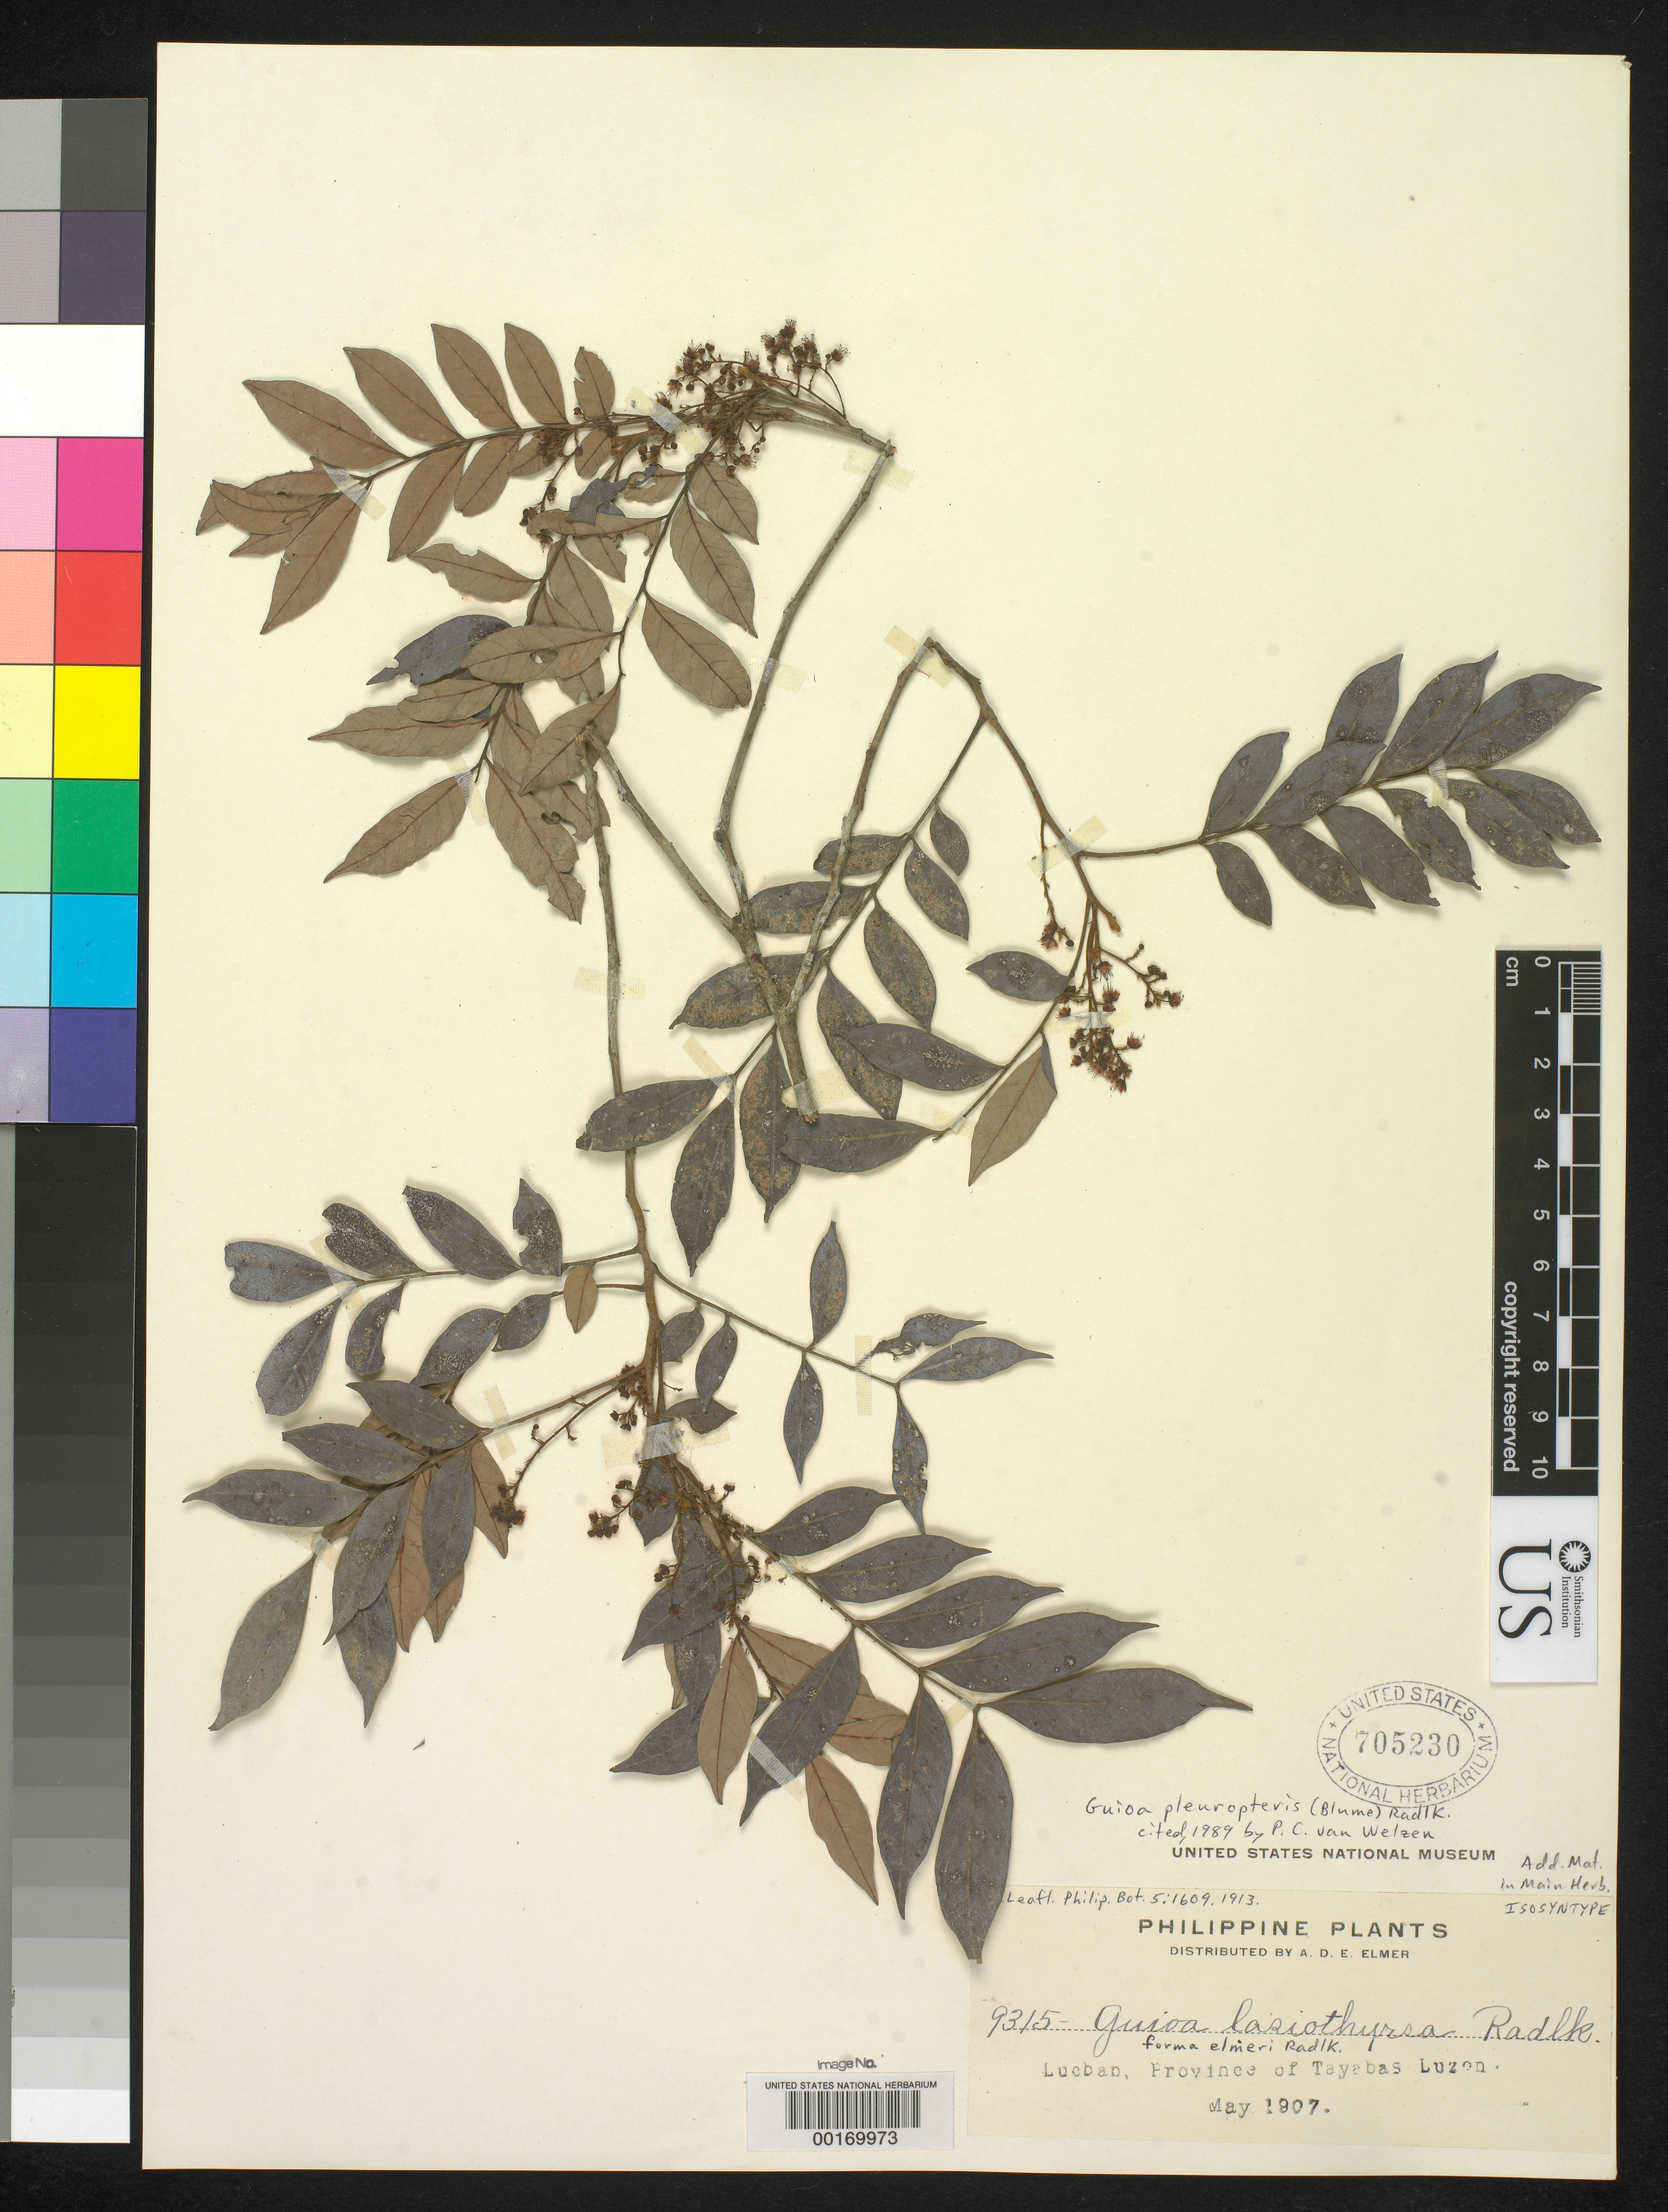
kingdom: Plantae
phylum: Tracheophyta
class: Magnoliopsida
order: Sapindales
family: Sapindaceae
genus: Guioa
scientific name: Guioa lasiothyrsa f. elmeri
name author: Radlk.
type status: Isosyntype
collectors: A. D. E. Elmer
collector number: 9315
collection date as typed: Mar 1907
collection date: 1907-03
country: Philippines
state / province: Calabarzon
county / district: Quezon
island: Luzon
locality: Lucban, Province of Tayabas, Luzon.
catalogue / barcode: US 705230